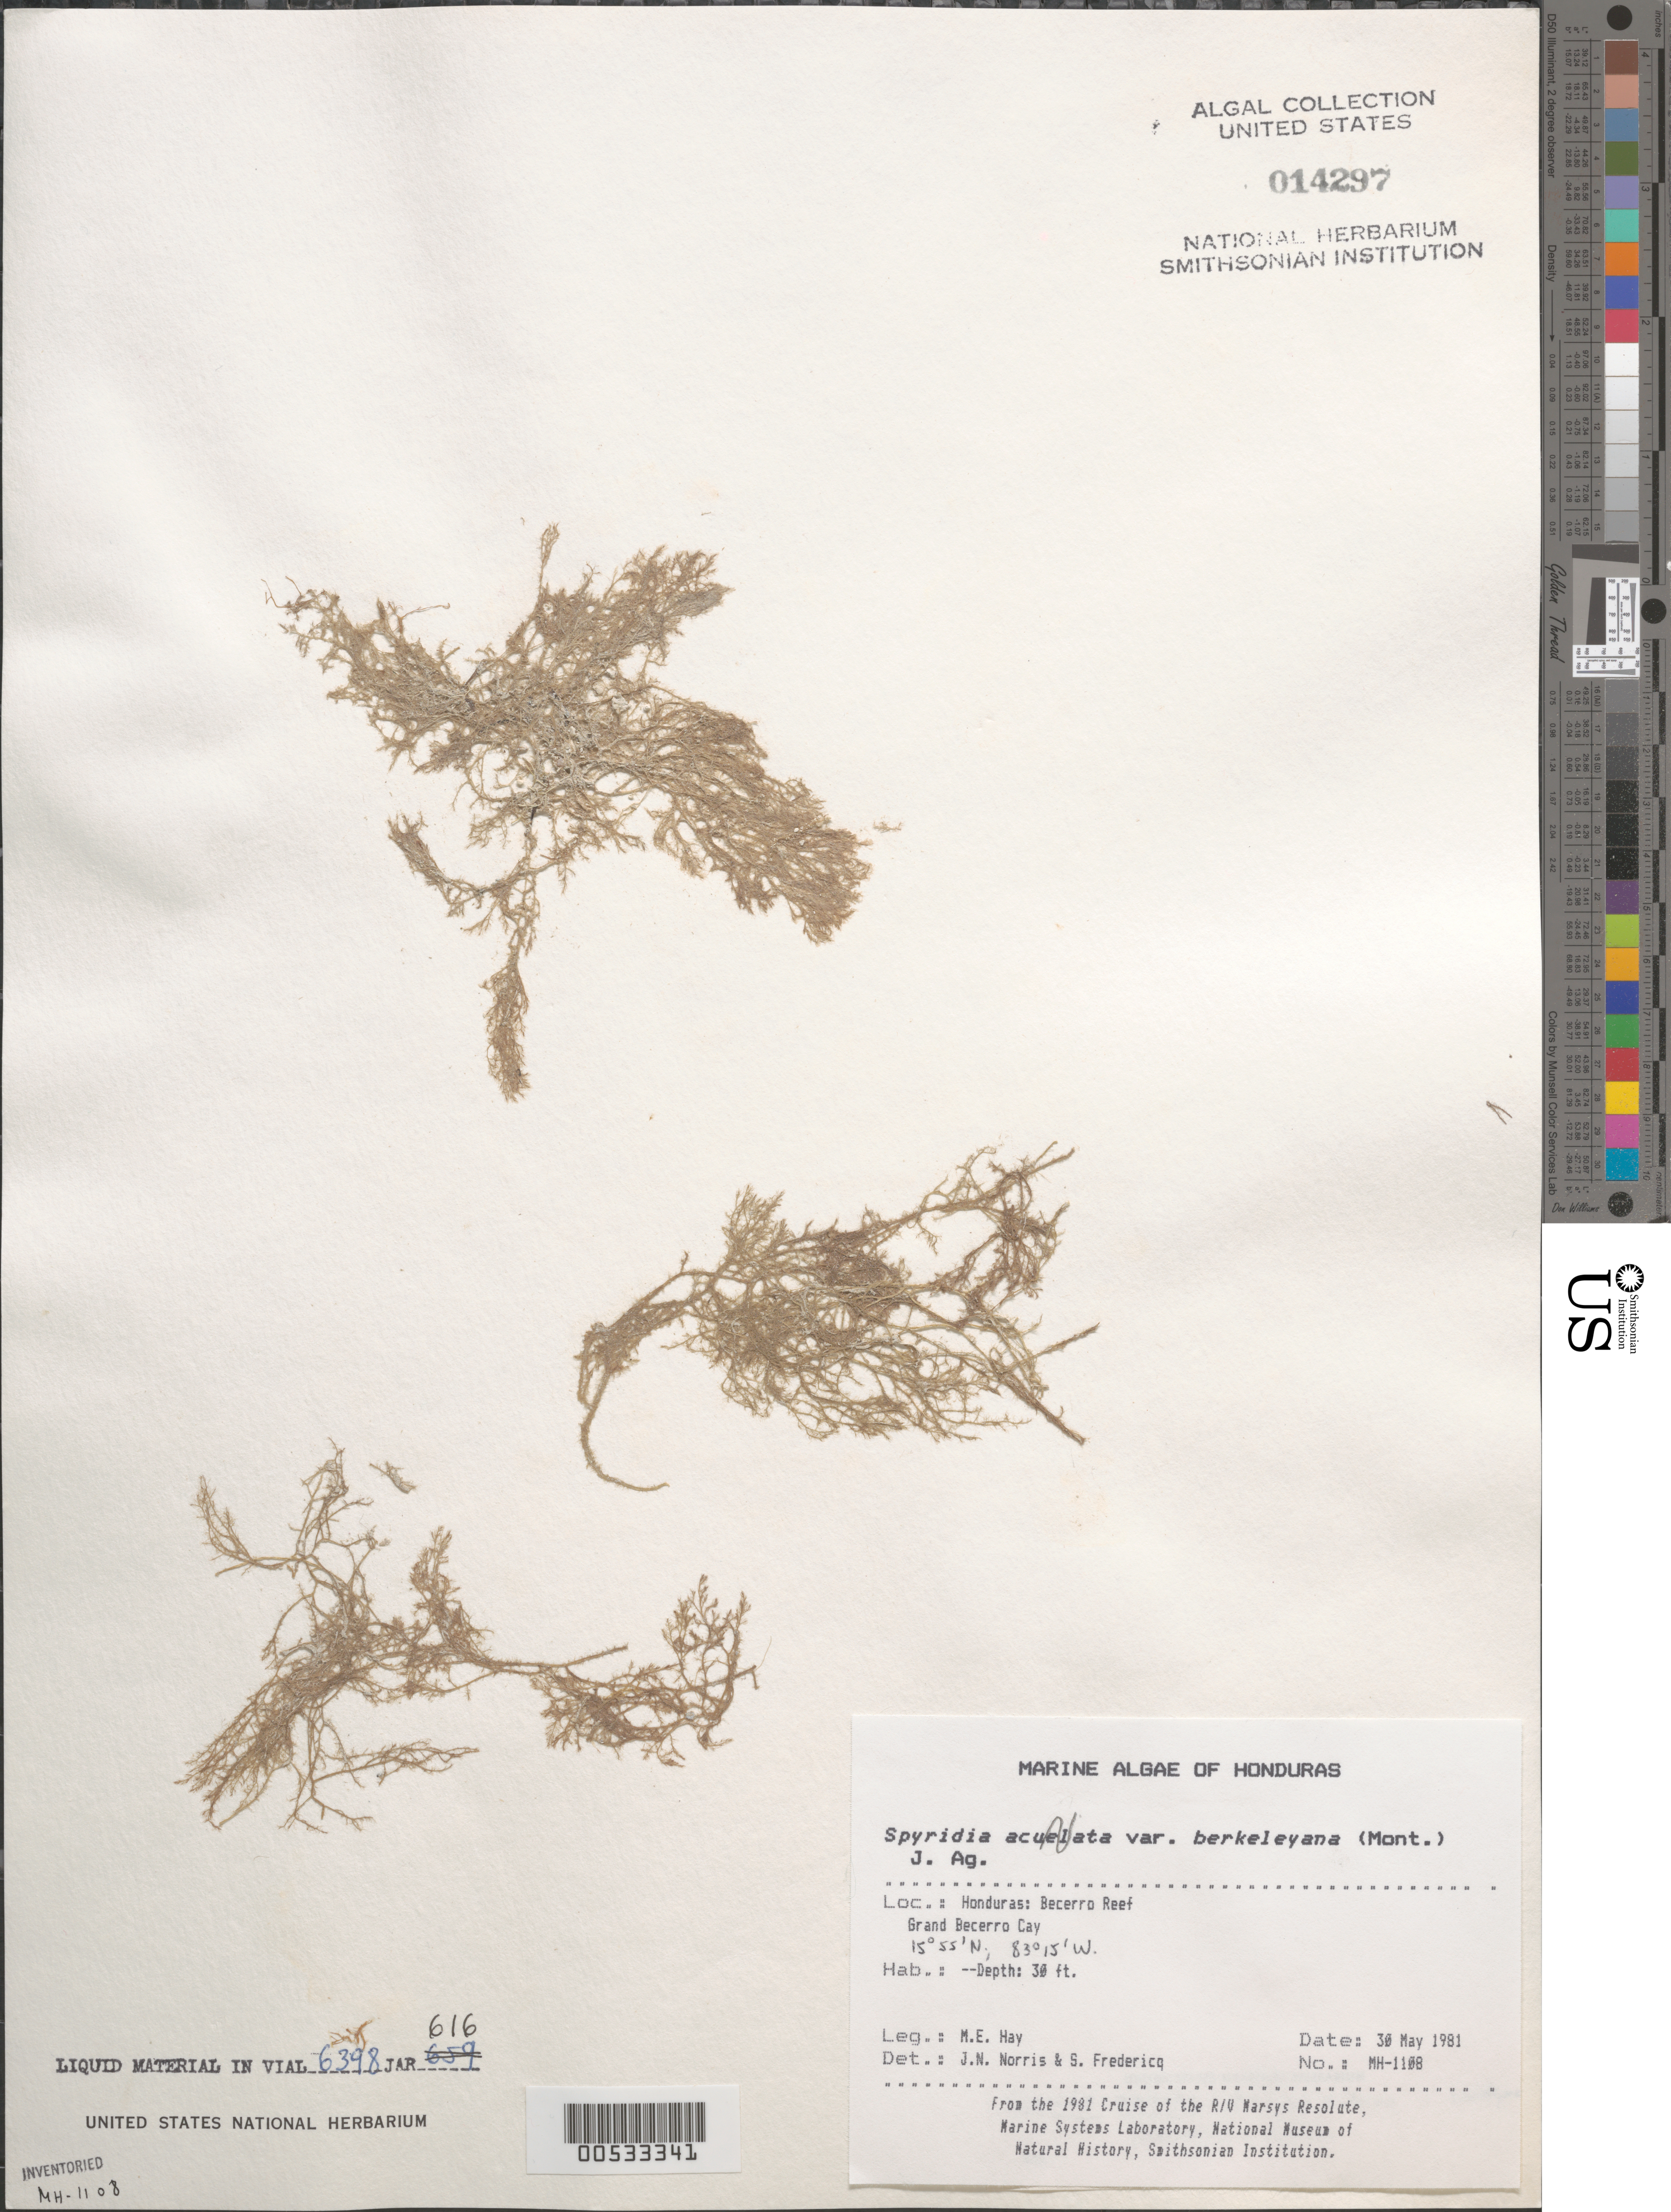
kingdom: Plantae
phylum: Rhodophyta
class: Florideophyceae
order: Ceramiales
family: Spyridiaceae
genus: Spyridia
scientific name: Spyridia aculeata var. berkeleyana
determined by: Norris, J. N.; Fredericq, S.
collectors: M. E. Hay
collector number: MEH-1108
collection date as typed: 30 May 1981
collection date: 1981-05-30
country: Honduras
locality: Becerro reef, grand becerro cay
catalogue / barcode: US 14297